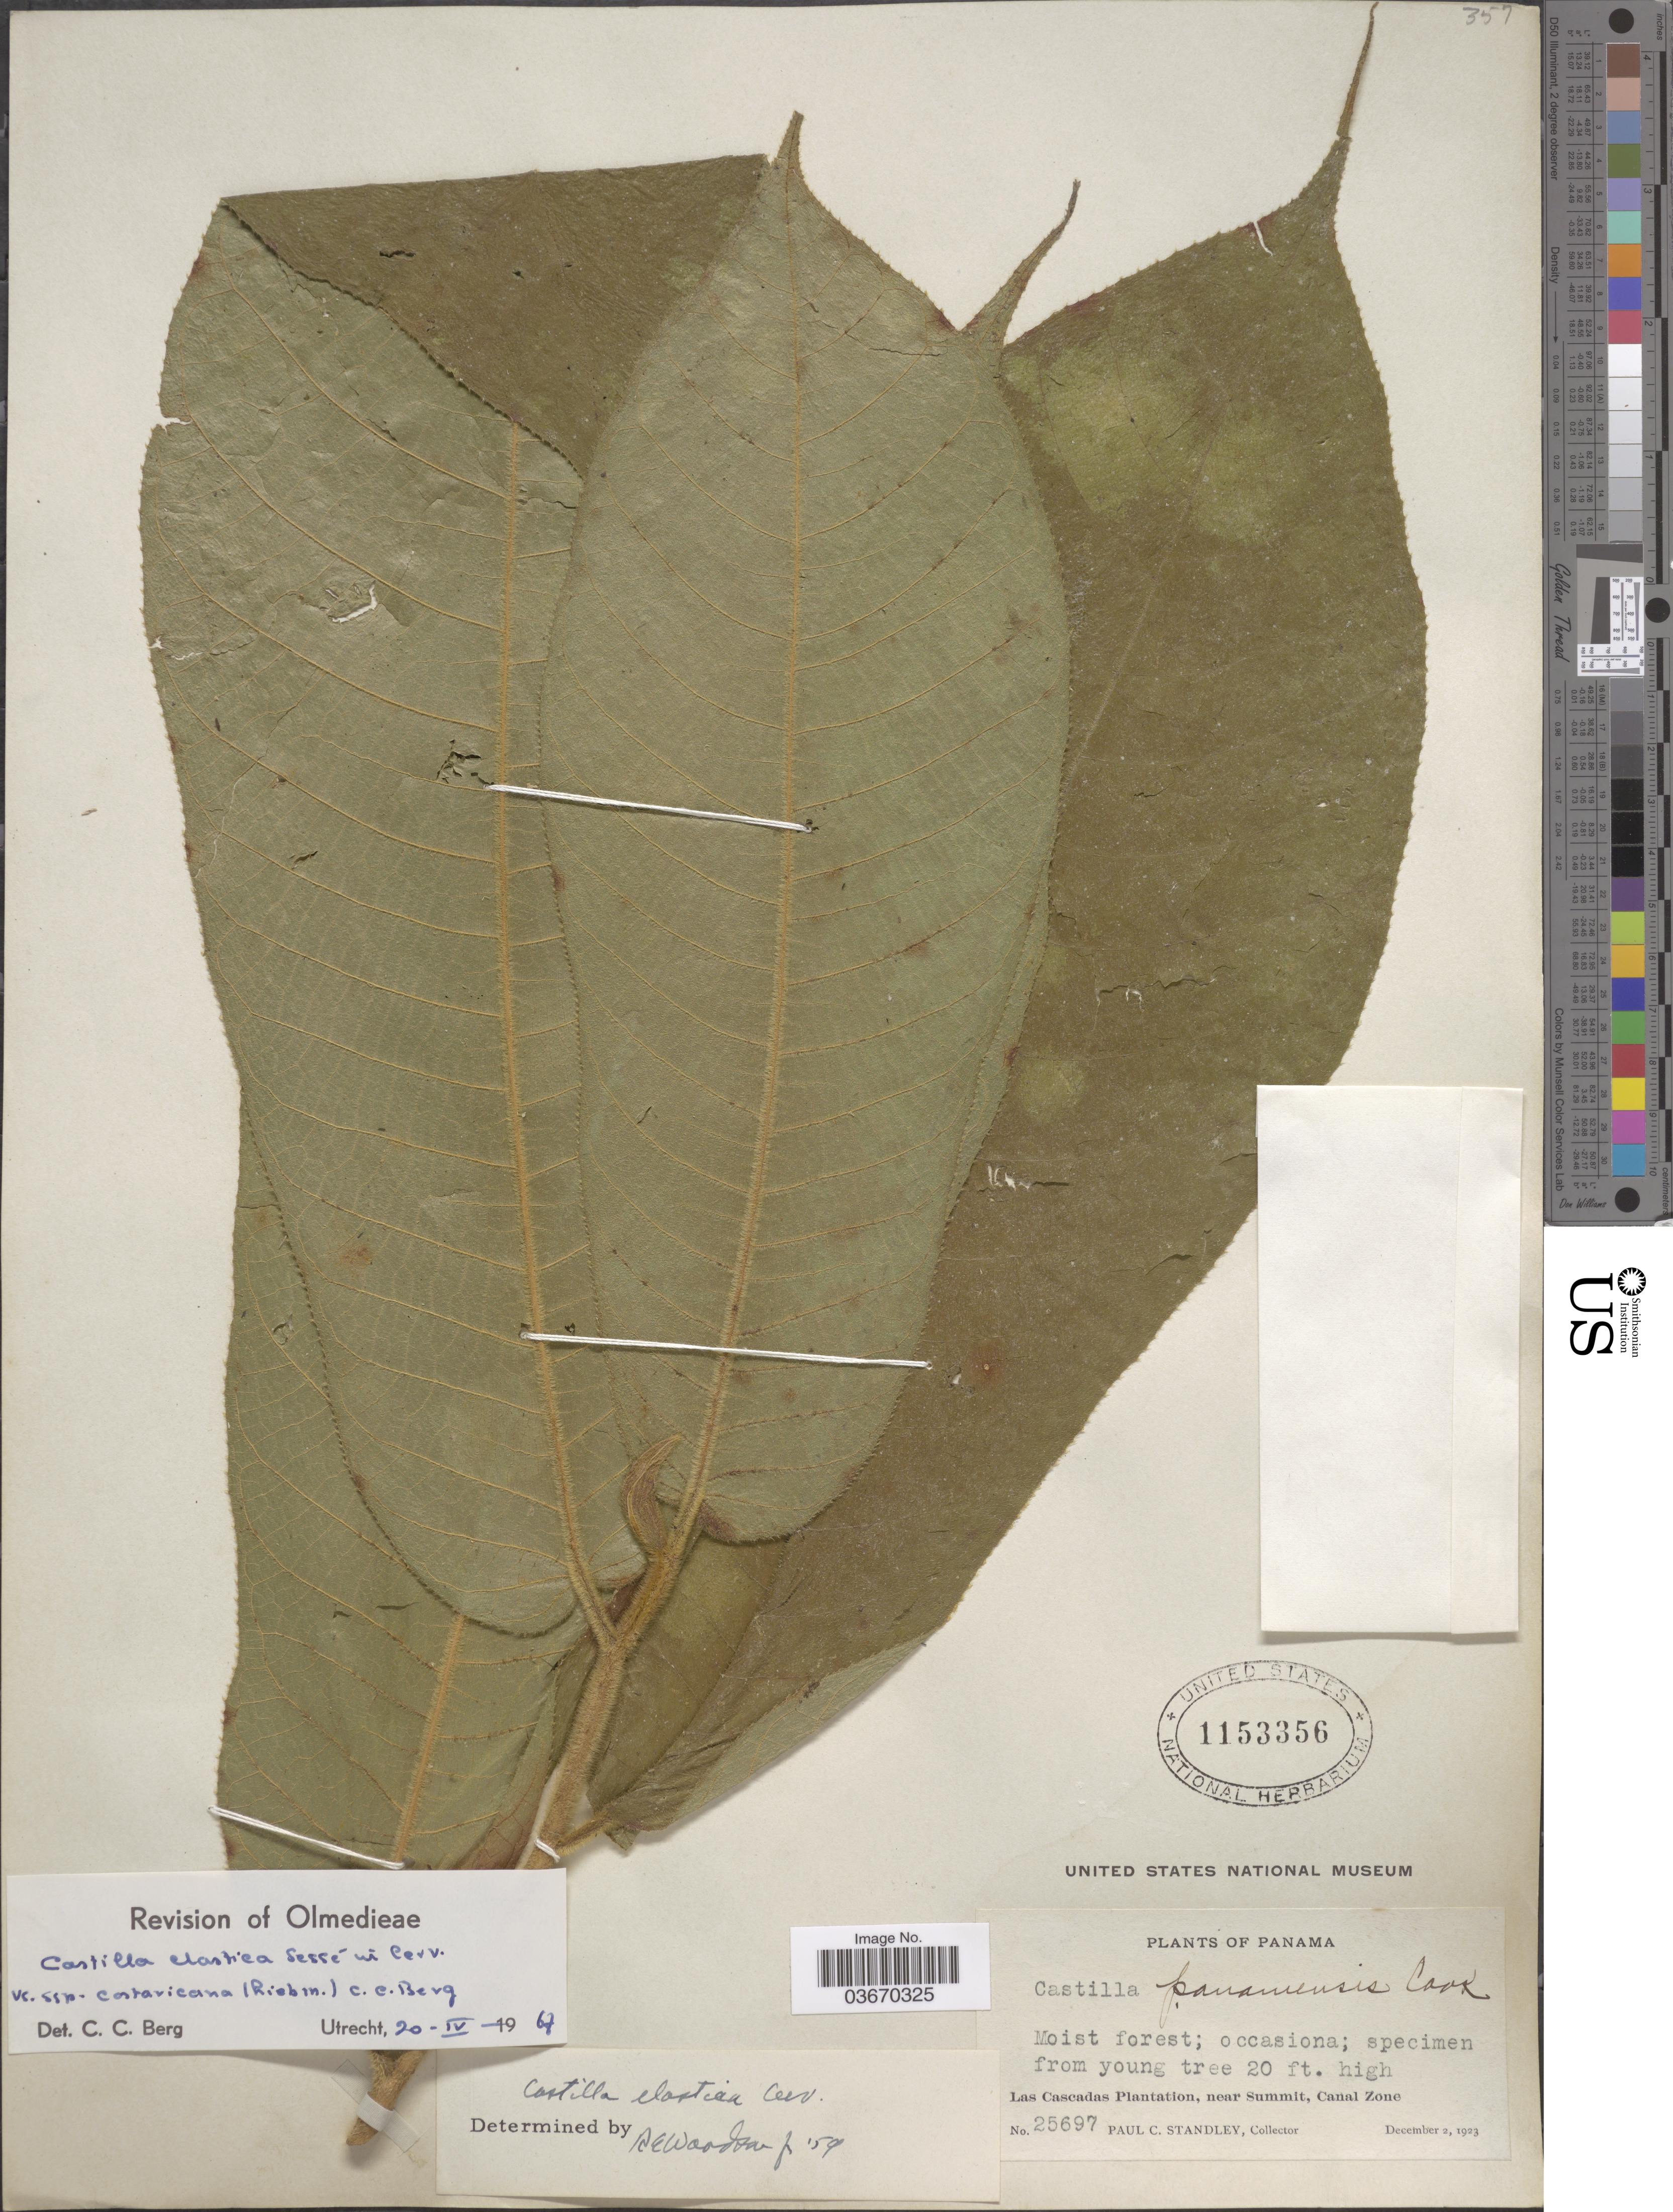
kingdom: Plantae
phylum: Tracheophyta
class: Magnoliopsida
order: Rosales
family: Moraceae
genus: Castilla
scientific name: Castilla elastica subsp. costaricana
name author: (Liebm.) C.C. Berg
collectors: P. C. Standley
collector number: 25697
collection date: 1923-12-02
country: Panama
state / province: Colón / Panamá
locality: Las Cascadas Plantation, near Summit, Canal Zone.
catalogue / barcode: US 1153356